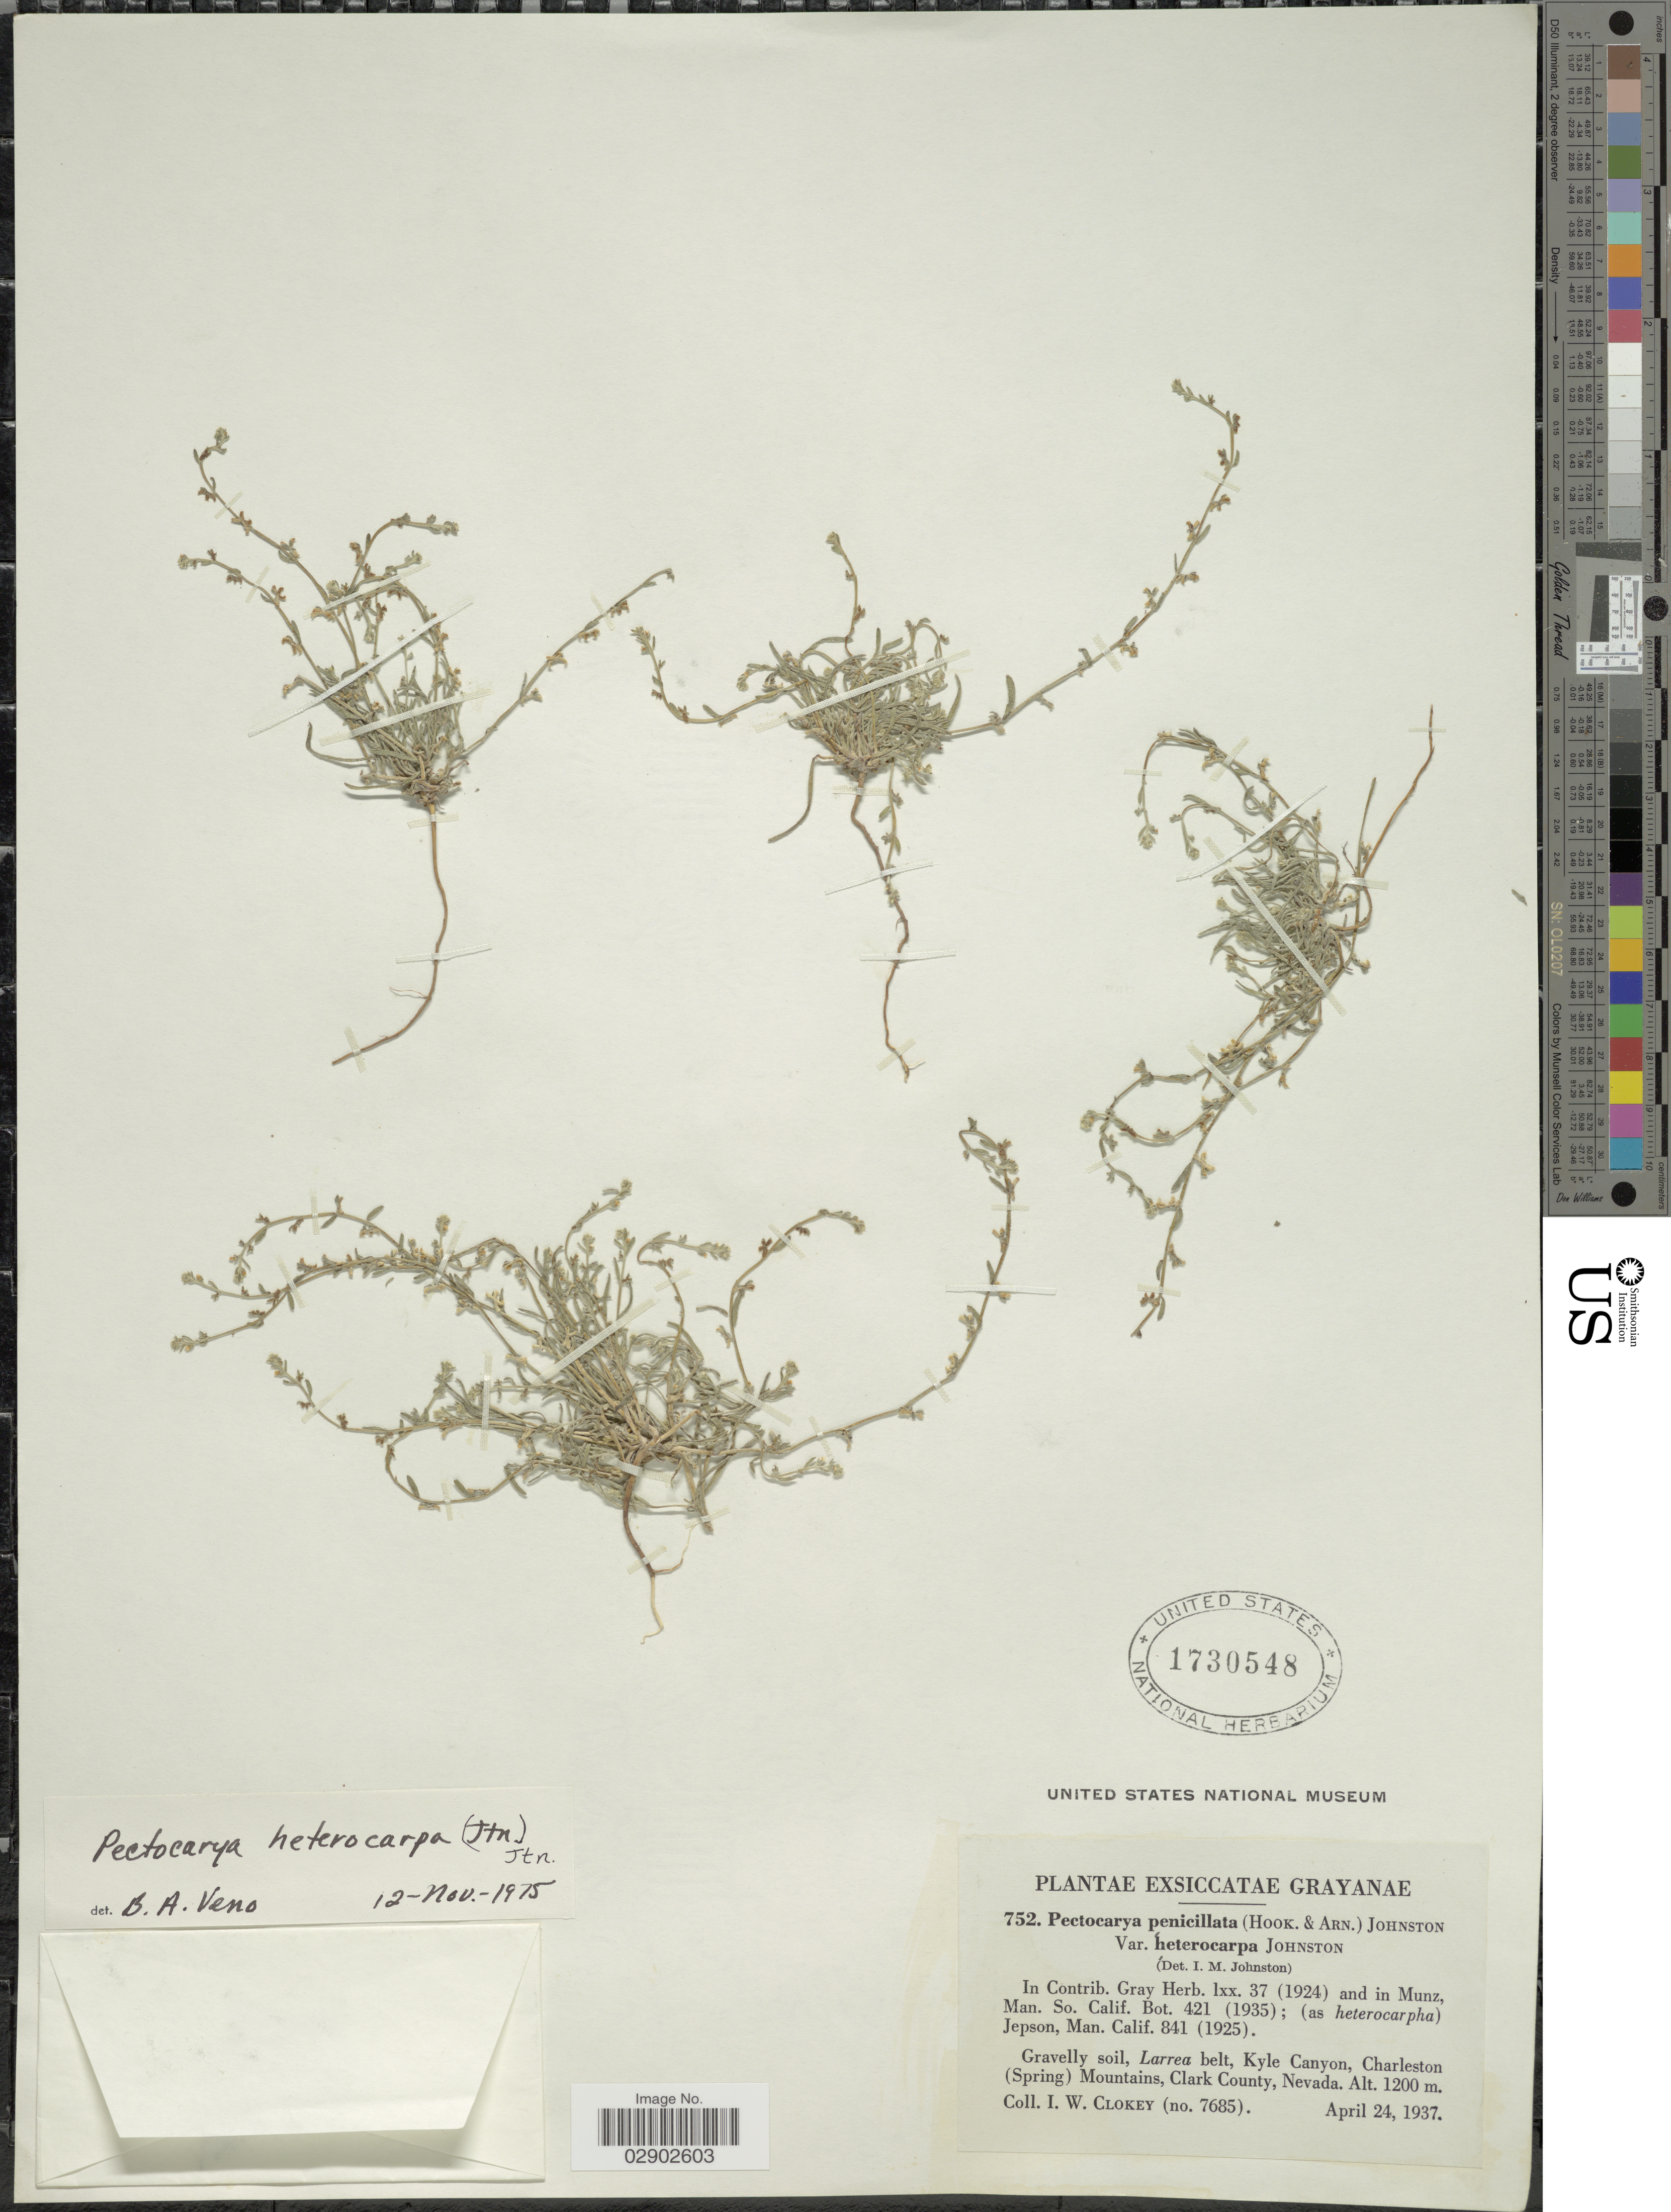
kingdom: Plantae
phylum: Tracheophyta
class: Magnoliopsida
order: Boraginales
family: Boraginaceae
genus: Pectocarya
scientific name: Pectocarya heterocarpa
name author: (I.M. Johnst.) I.M. Johnst.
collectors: I. W. Clokey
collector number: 7685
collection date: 1937-04-24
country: United States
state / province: Nevada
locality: Grayanae, Gravelly soil, Larrea belt, Kyle Canyon, Charleston (Spring) Mountains, Clark County.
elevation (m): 1200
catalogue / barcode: US 1730548